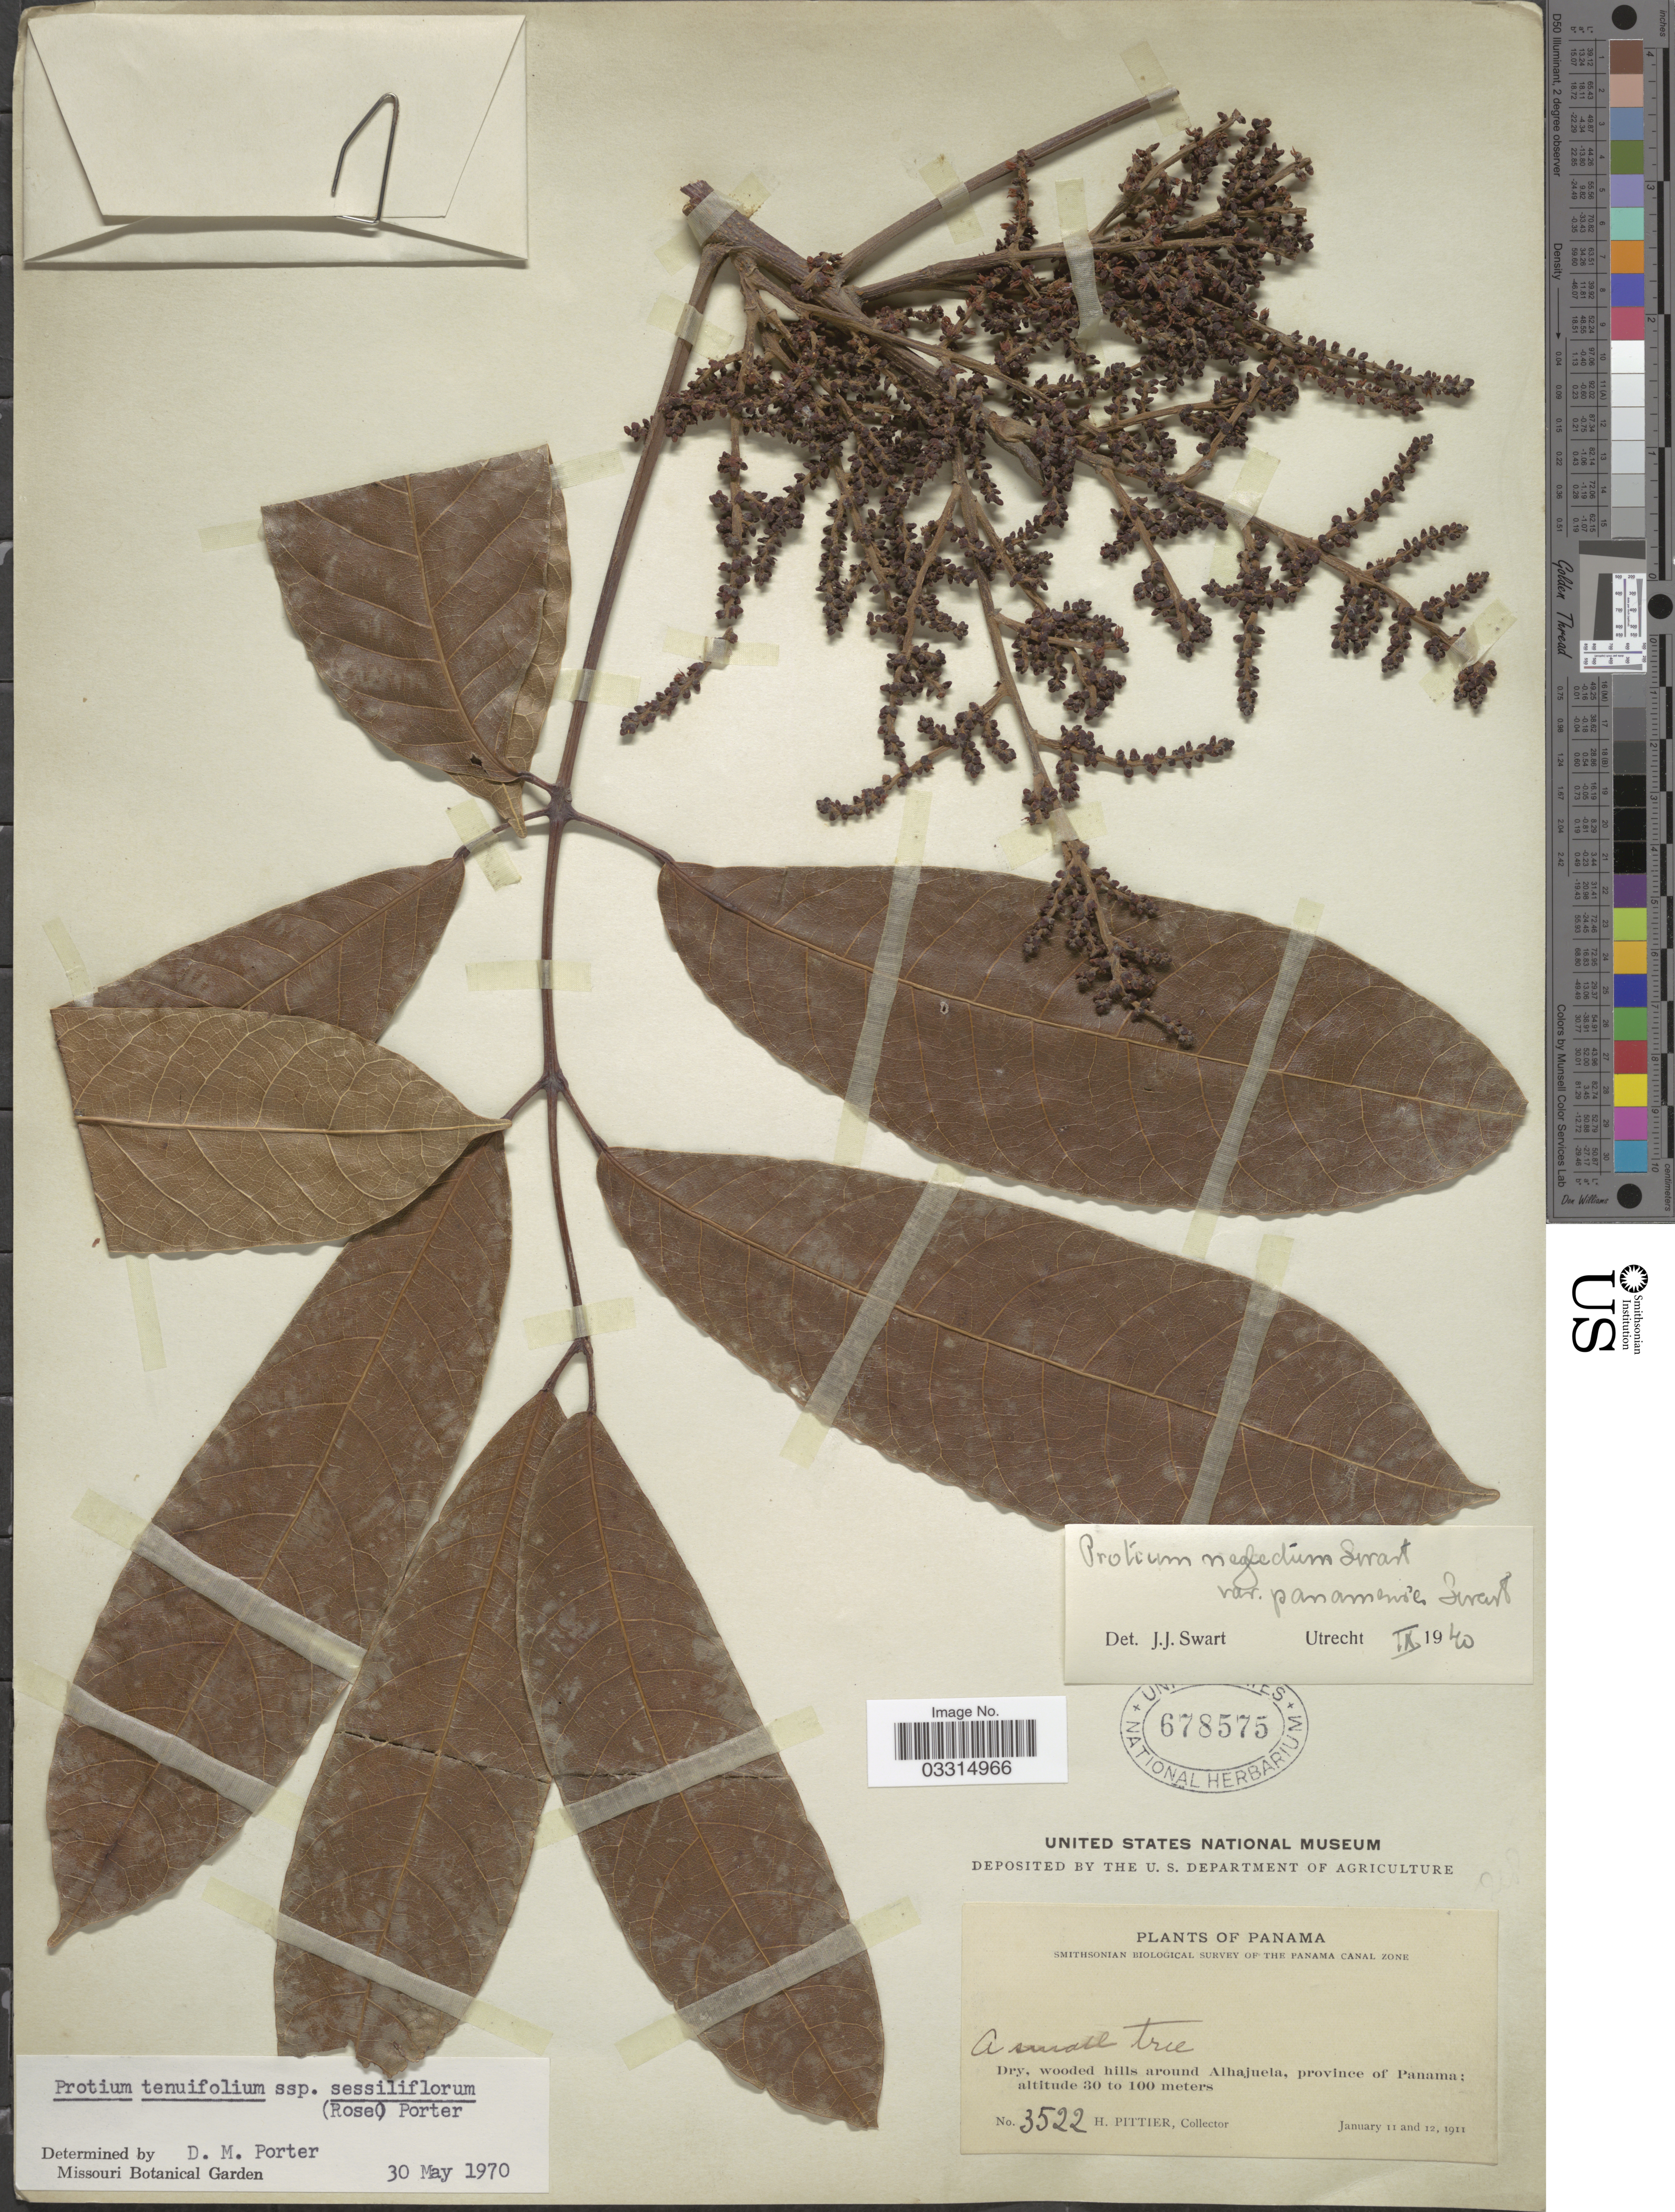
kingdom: Plantae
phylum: Tracheophyta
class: Magnoliopsida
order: Sapindales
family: Burseraceae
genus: Protium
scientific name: Protium sessiliflorum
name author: (Rose) Standl.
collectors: H. F. Pittier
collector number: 3522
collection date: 1911-01-11/1911-01-12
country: Panama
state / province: Panamá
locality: The Panama Canal Zone. Dry, wooded hills around Alhajuela.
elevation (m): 30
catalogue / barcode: US 678575